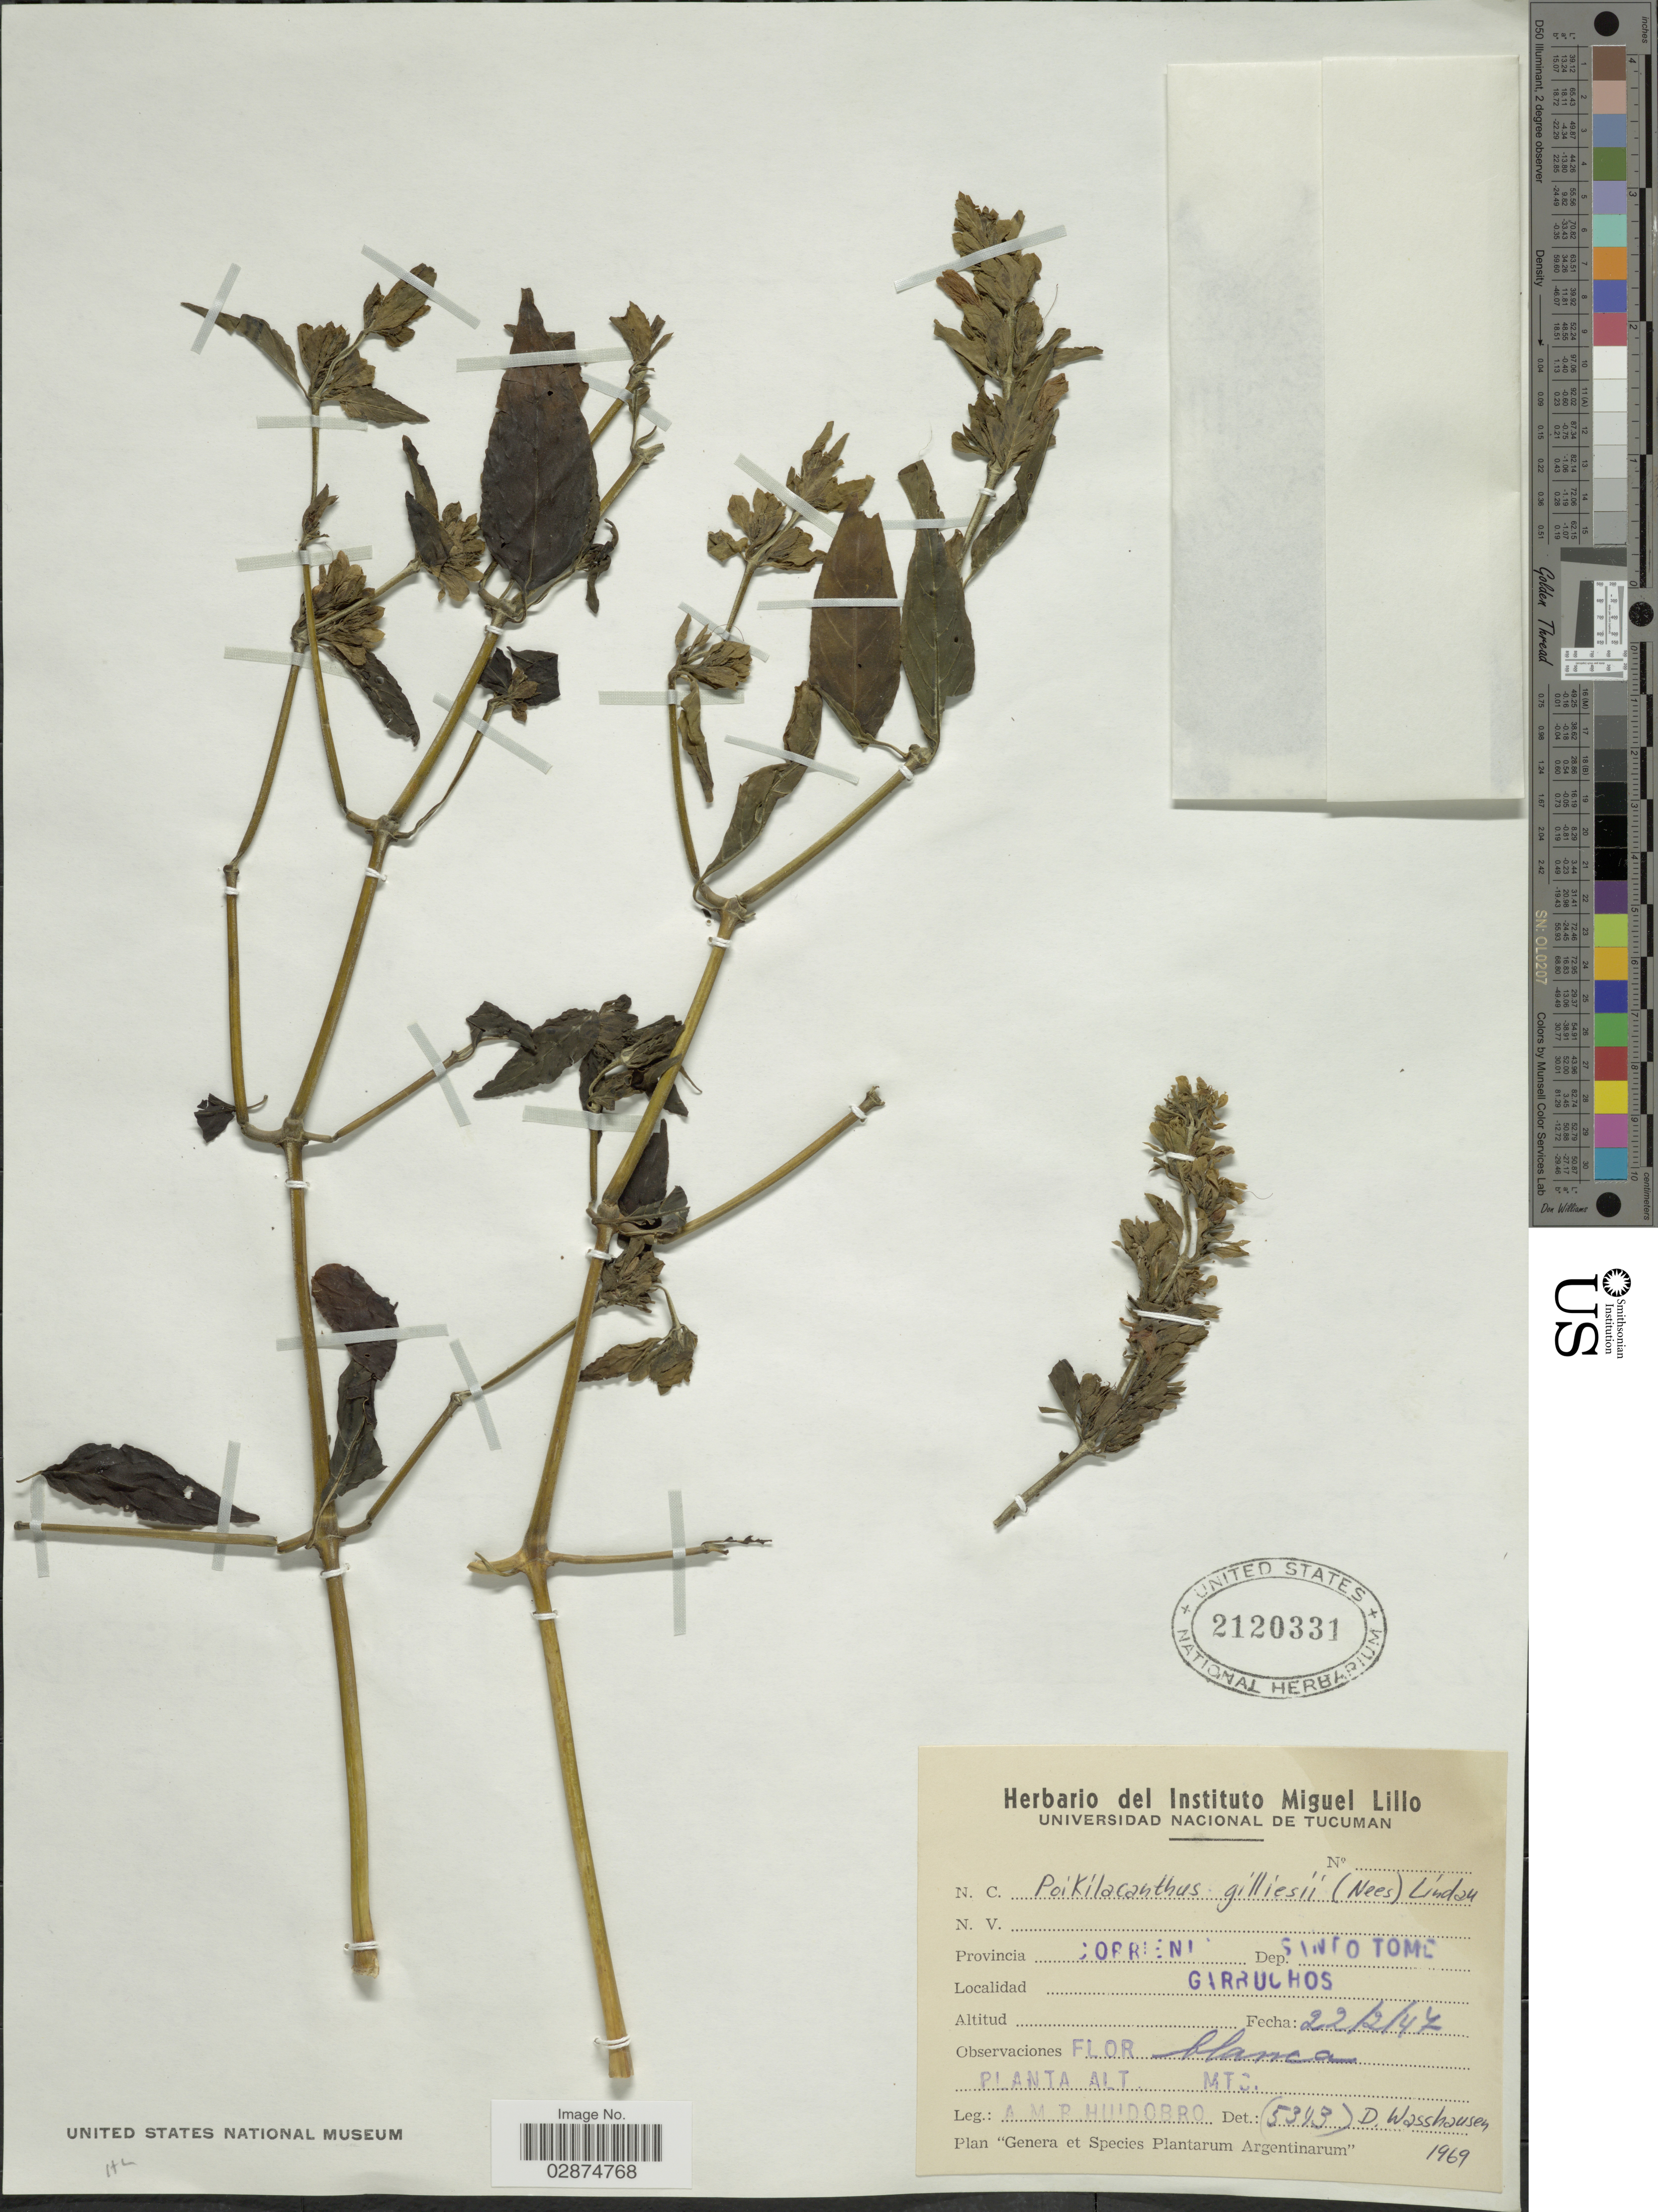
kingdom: Plantae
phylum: Tracheophyta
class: Magnoliopsida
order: Lamiales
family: Acanthaceae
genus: Poikilacanthus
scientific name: Poikilacanthus glandulosus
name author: (Nees) Ariza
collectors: A. M. R. Huidobro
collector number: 5343?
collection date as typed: Transcribed d/m/y: 22/2/47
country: Argentina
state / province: Corrientes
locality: Dep. Santo Tome. Garruchos.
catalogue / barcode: US 2120331